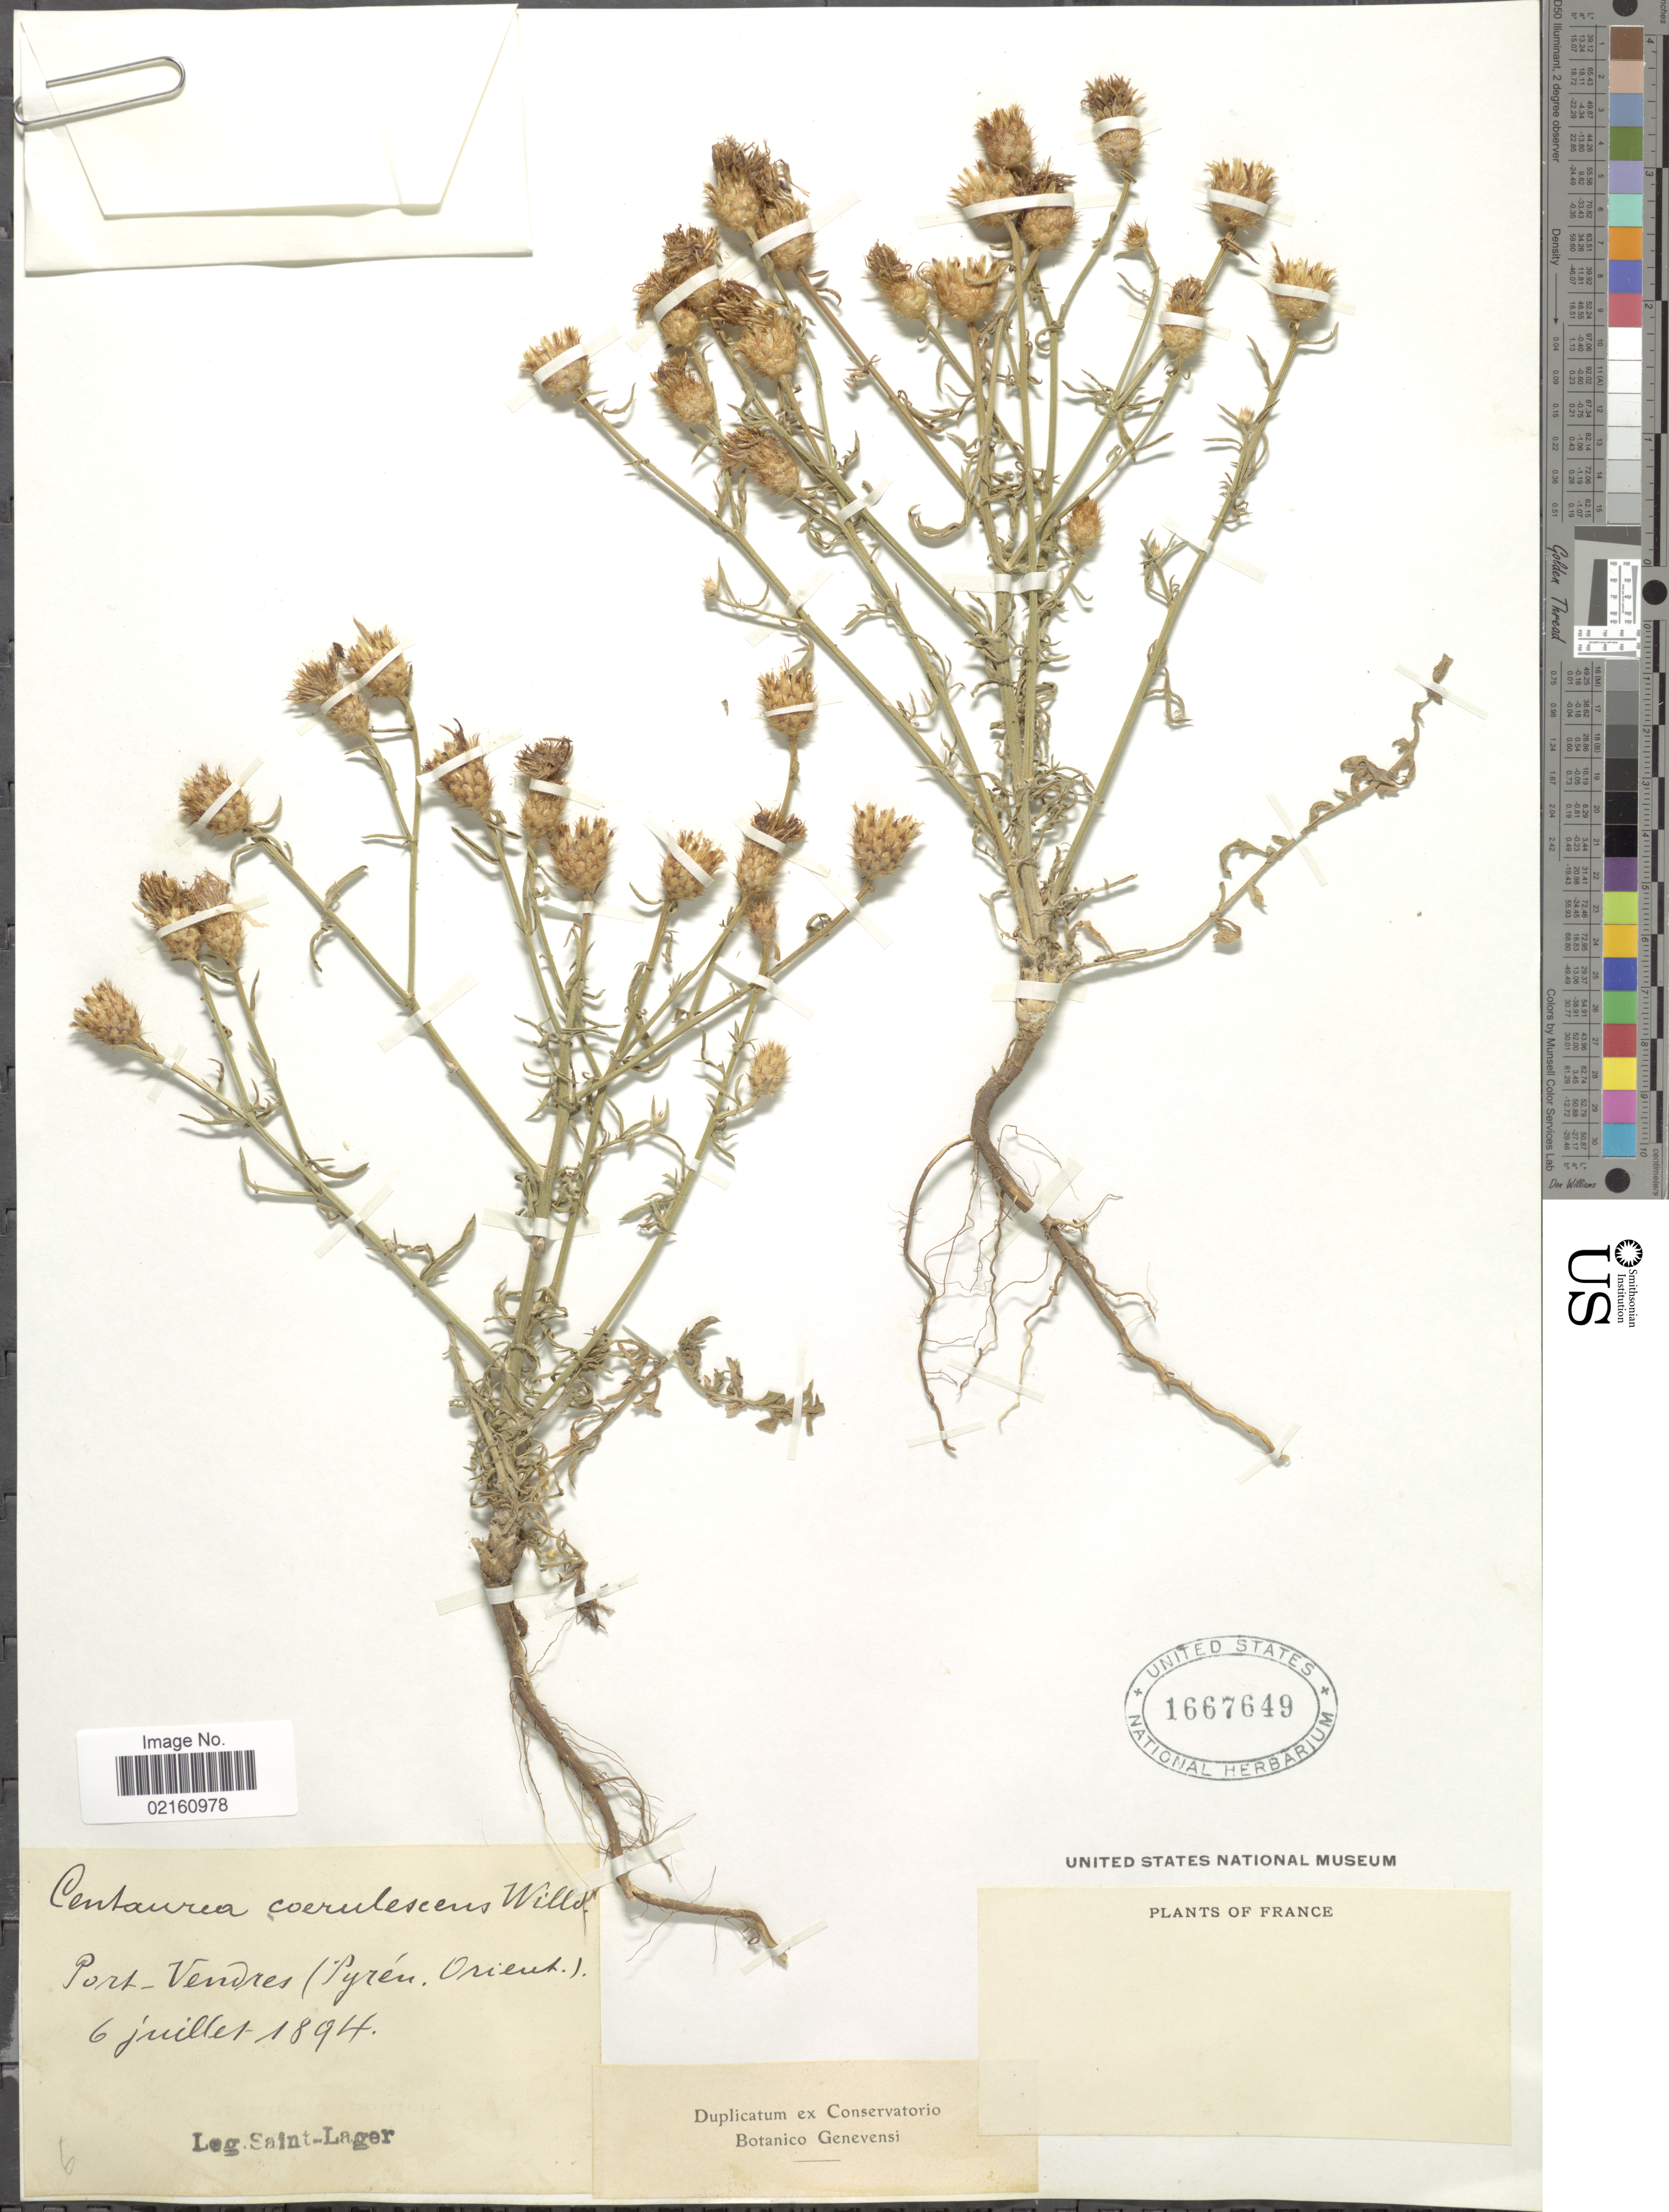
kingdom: Plantae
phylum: Tracheophyta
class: Magnoliopsida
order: Asterales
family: Asteraceae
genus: Centaurea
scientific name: Centaurea coerulescens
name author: Willd.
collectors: -. St. Lager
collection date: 1894-07-06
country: France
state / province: Occitanie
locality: Port-Vendres (Pyren. Orient.)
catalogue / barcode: US 1667649